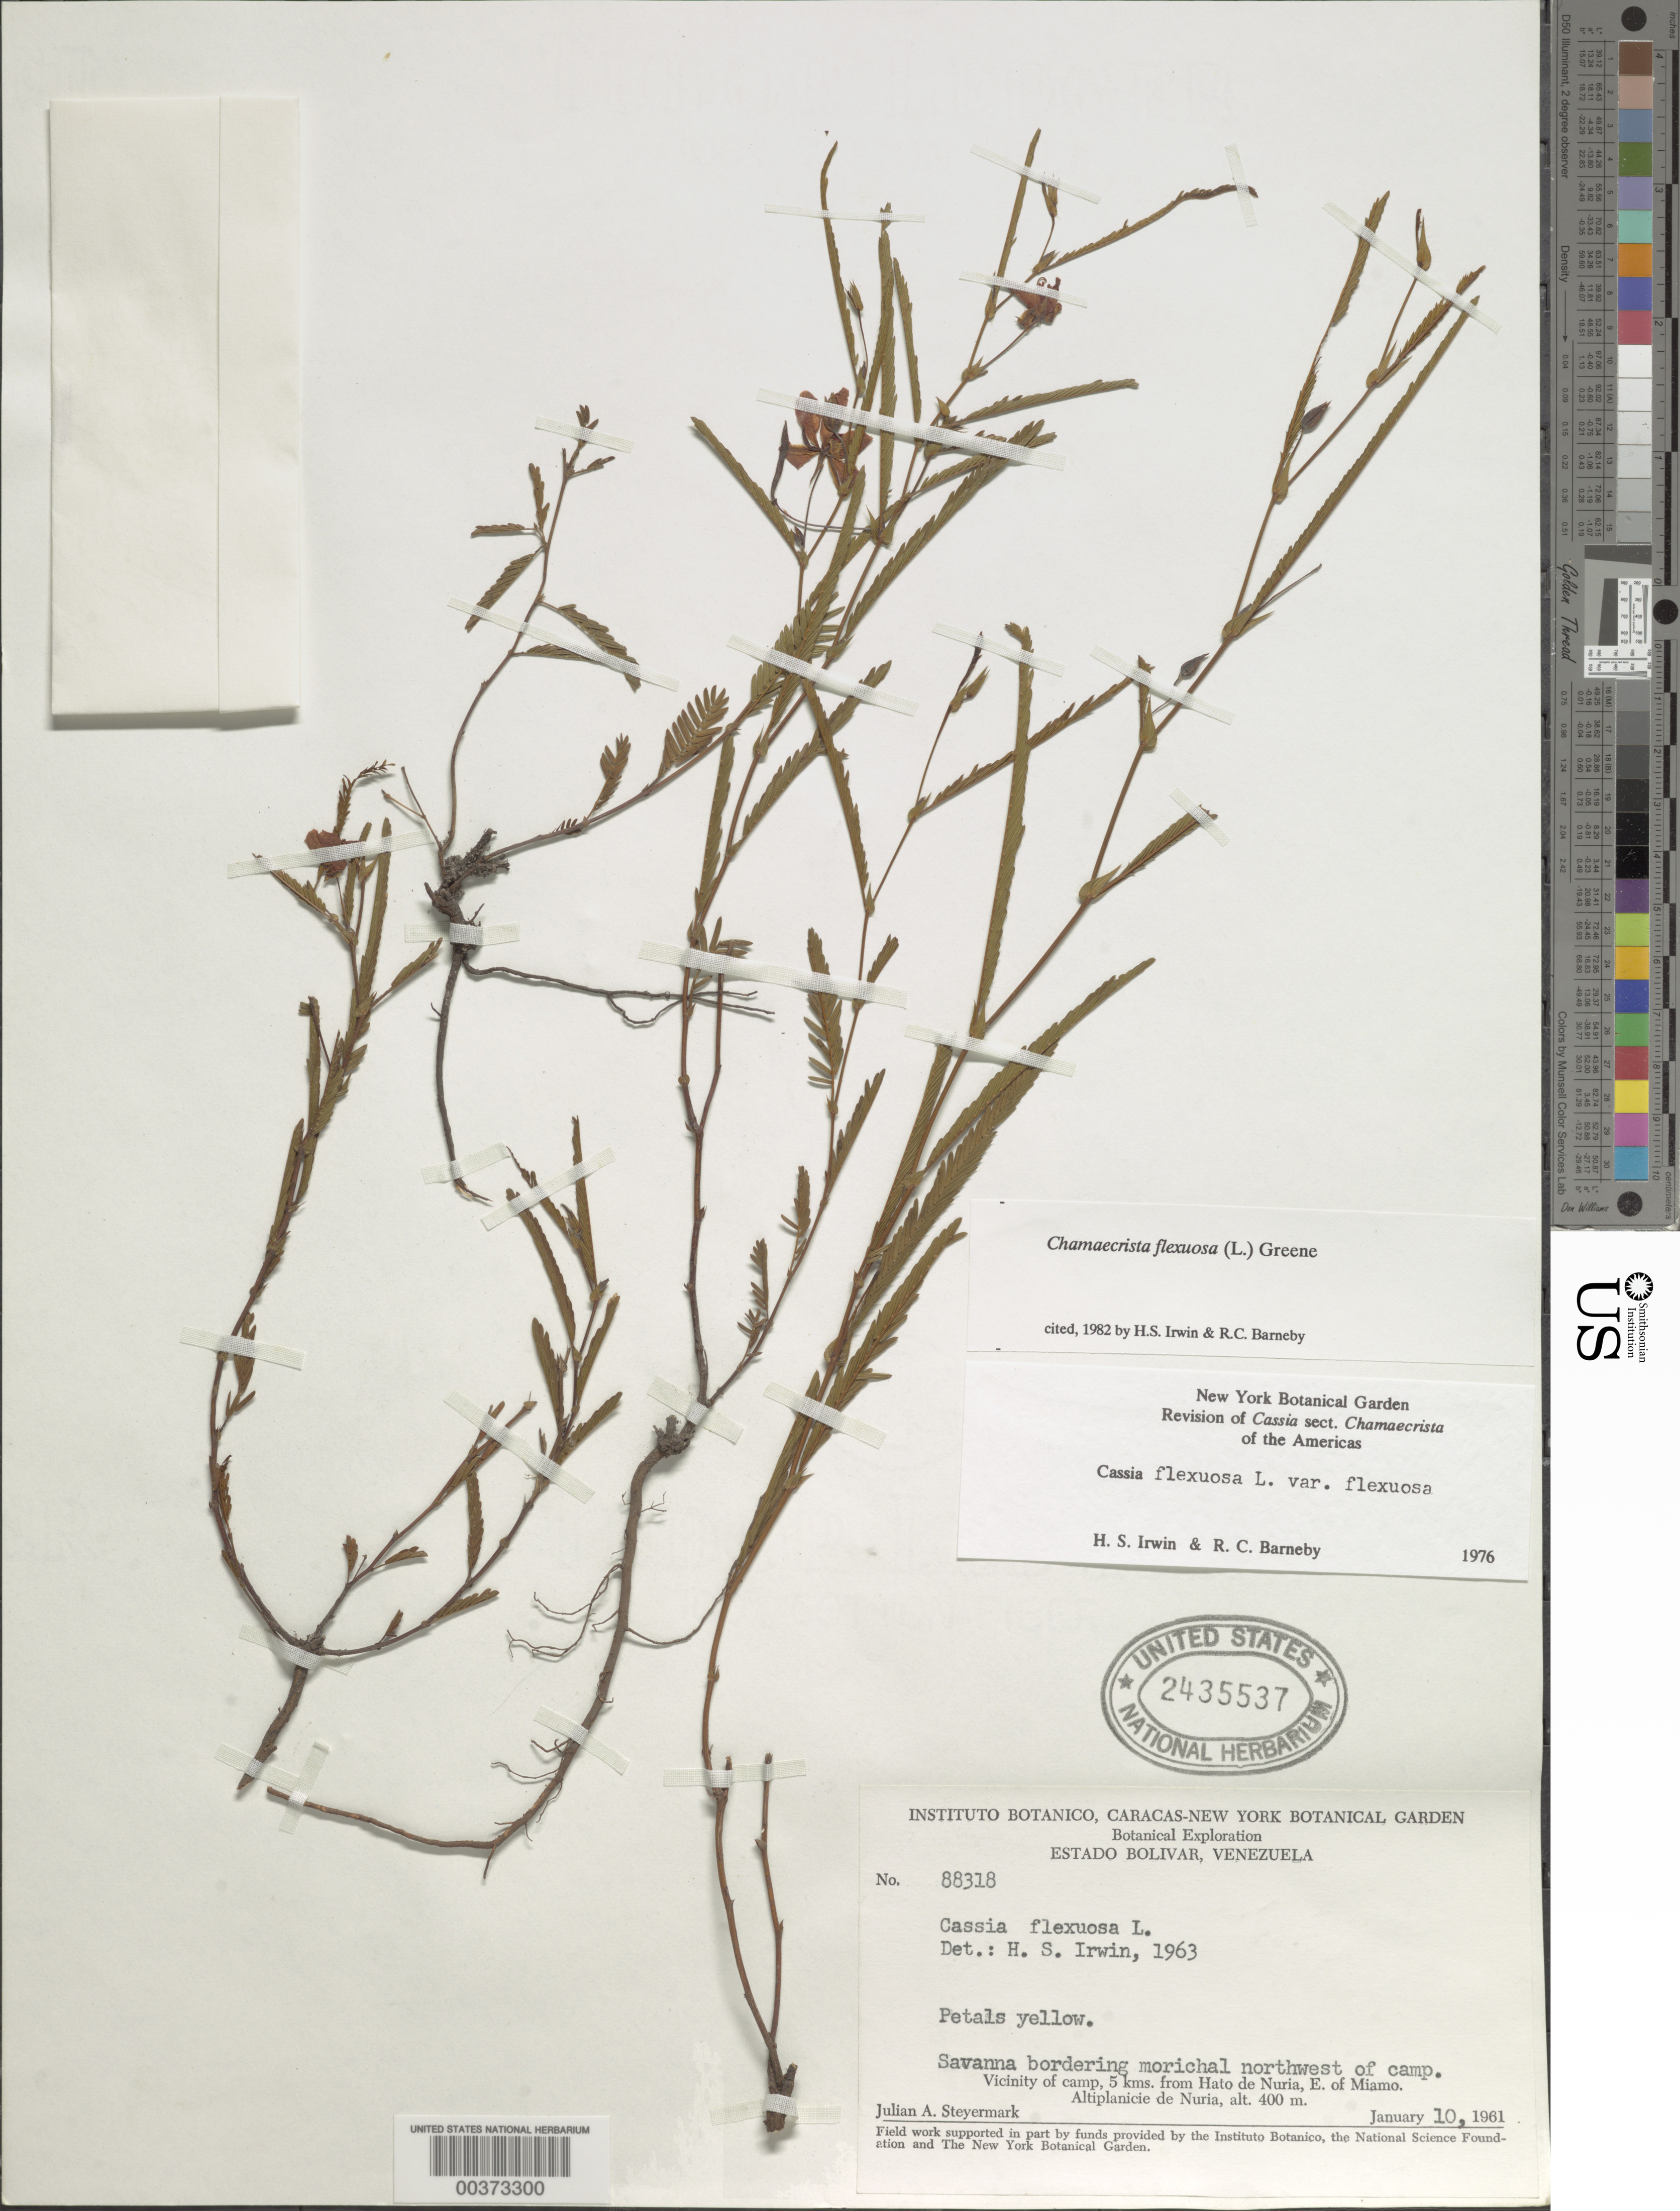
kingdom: Plantae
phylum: Tracheophyta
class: Magnoliopsida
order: Fabales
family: Fabaceae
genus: Chamaecrista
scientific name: Chamaecrista flexuosa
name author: (L.) Greene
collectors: J. Steyermark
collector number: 88318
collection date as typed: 10 Jan 1961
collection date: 1961-01-10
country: Venezuela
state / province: Bolivar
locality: Nw of camp; 5 km from hato de nuria, e of miamo; altiplanicie de nuria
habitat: Savanna bordering morichal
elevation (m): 400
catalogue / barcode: US 2435537